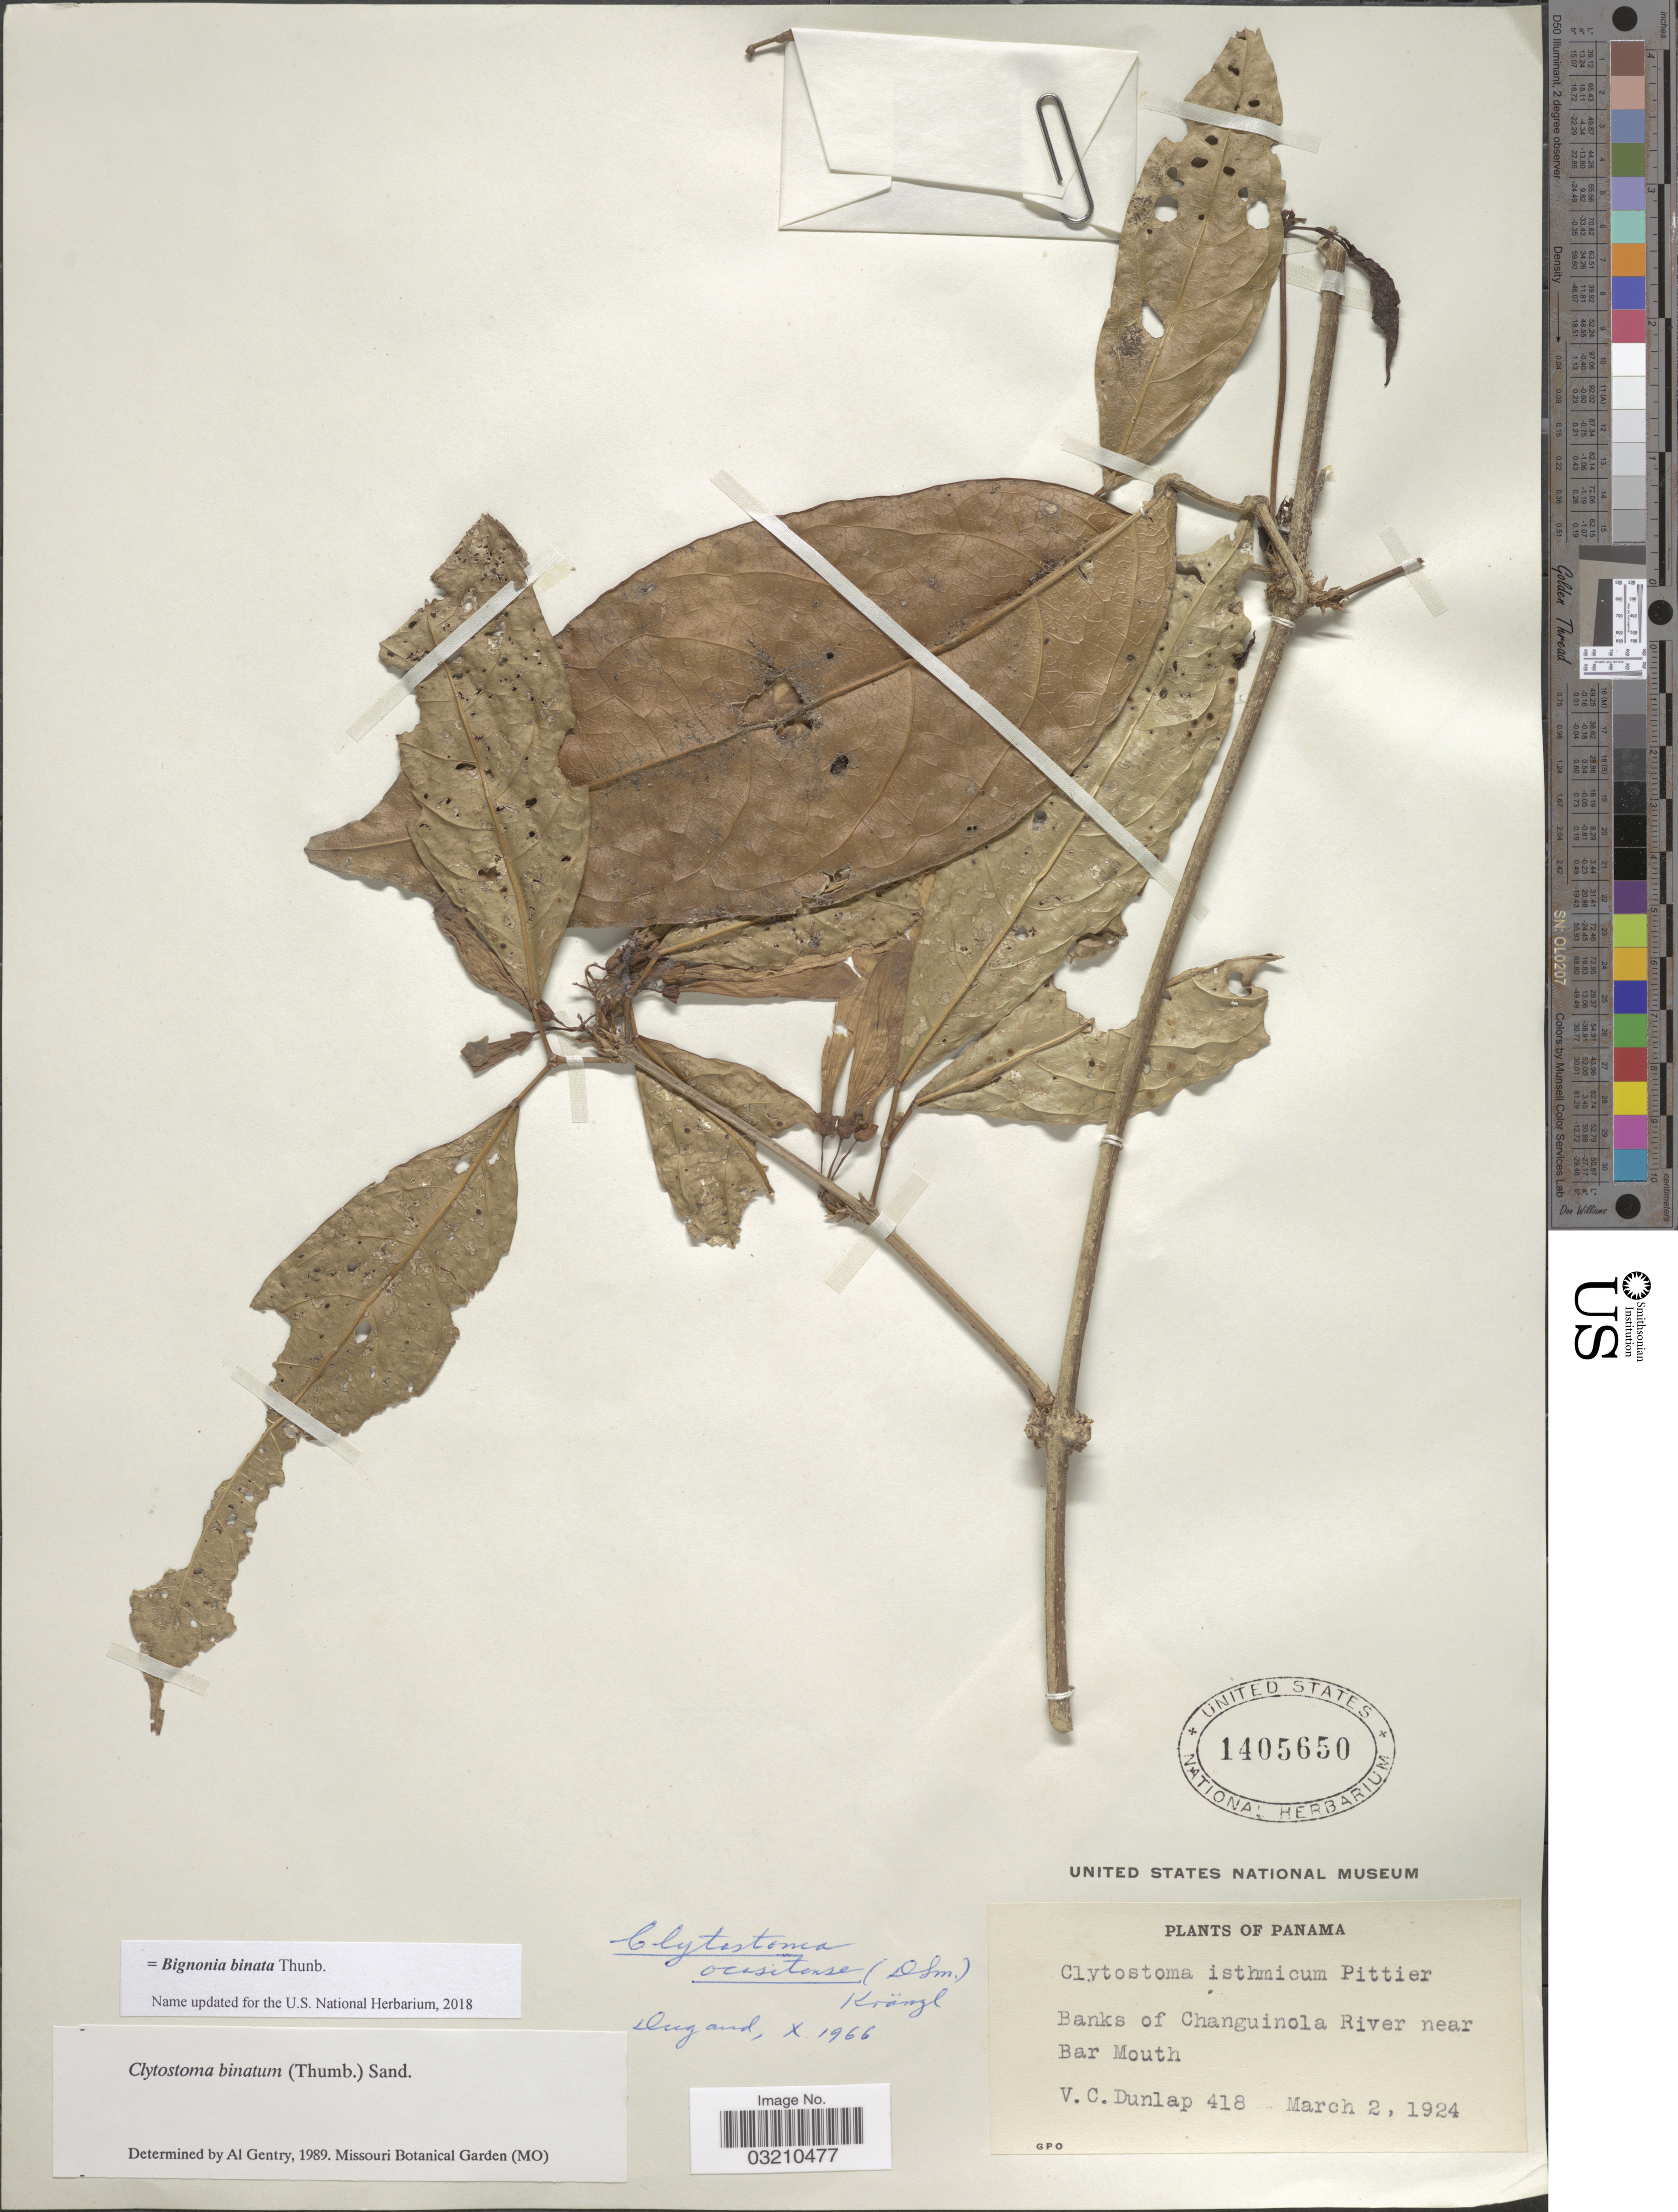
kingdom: Plantae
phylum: Tracheophyta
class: Magnoliopsida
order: Lamiales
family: Bignoniaceae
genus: Bignonia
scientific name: Bignonia binata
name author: Thunb.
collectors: V. C. Dunlap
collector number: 418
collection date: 1924-03-02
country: Panama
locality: Banks of Changuinola River near Bar Mouth.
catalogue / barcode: US 1405650